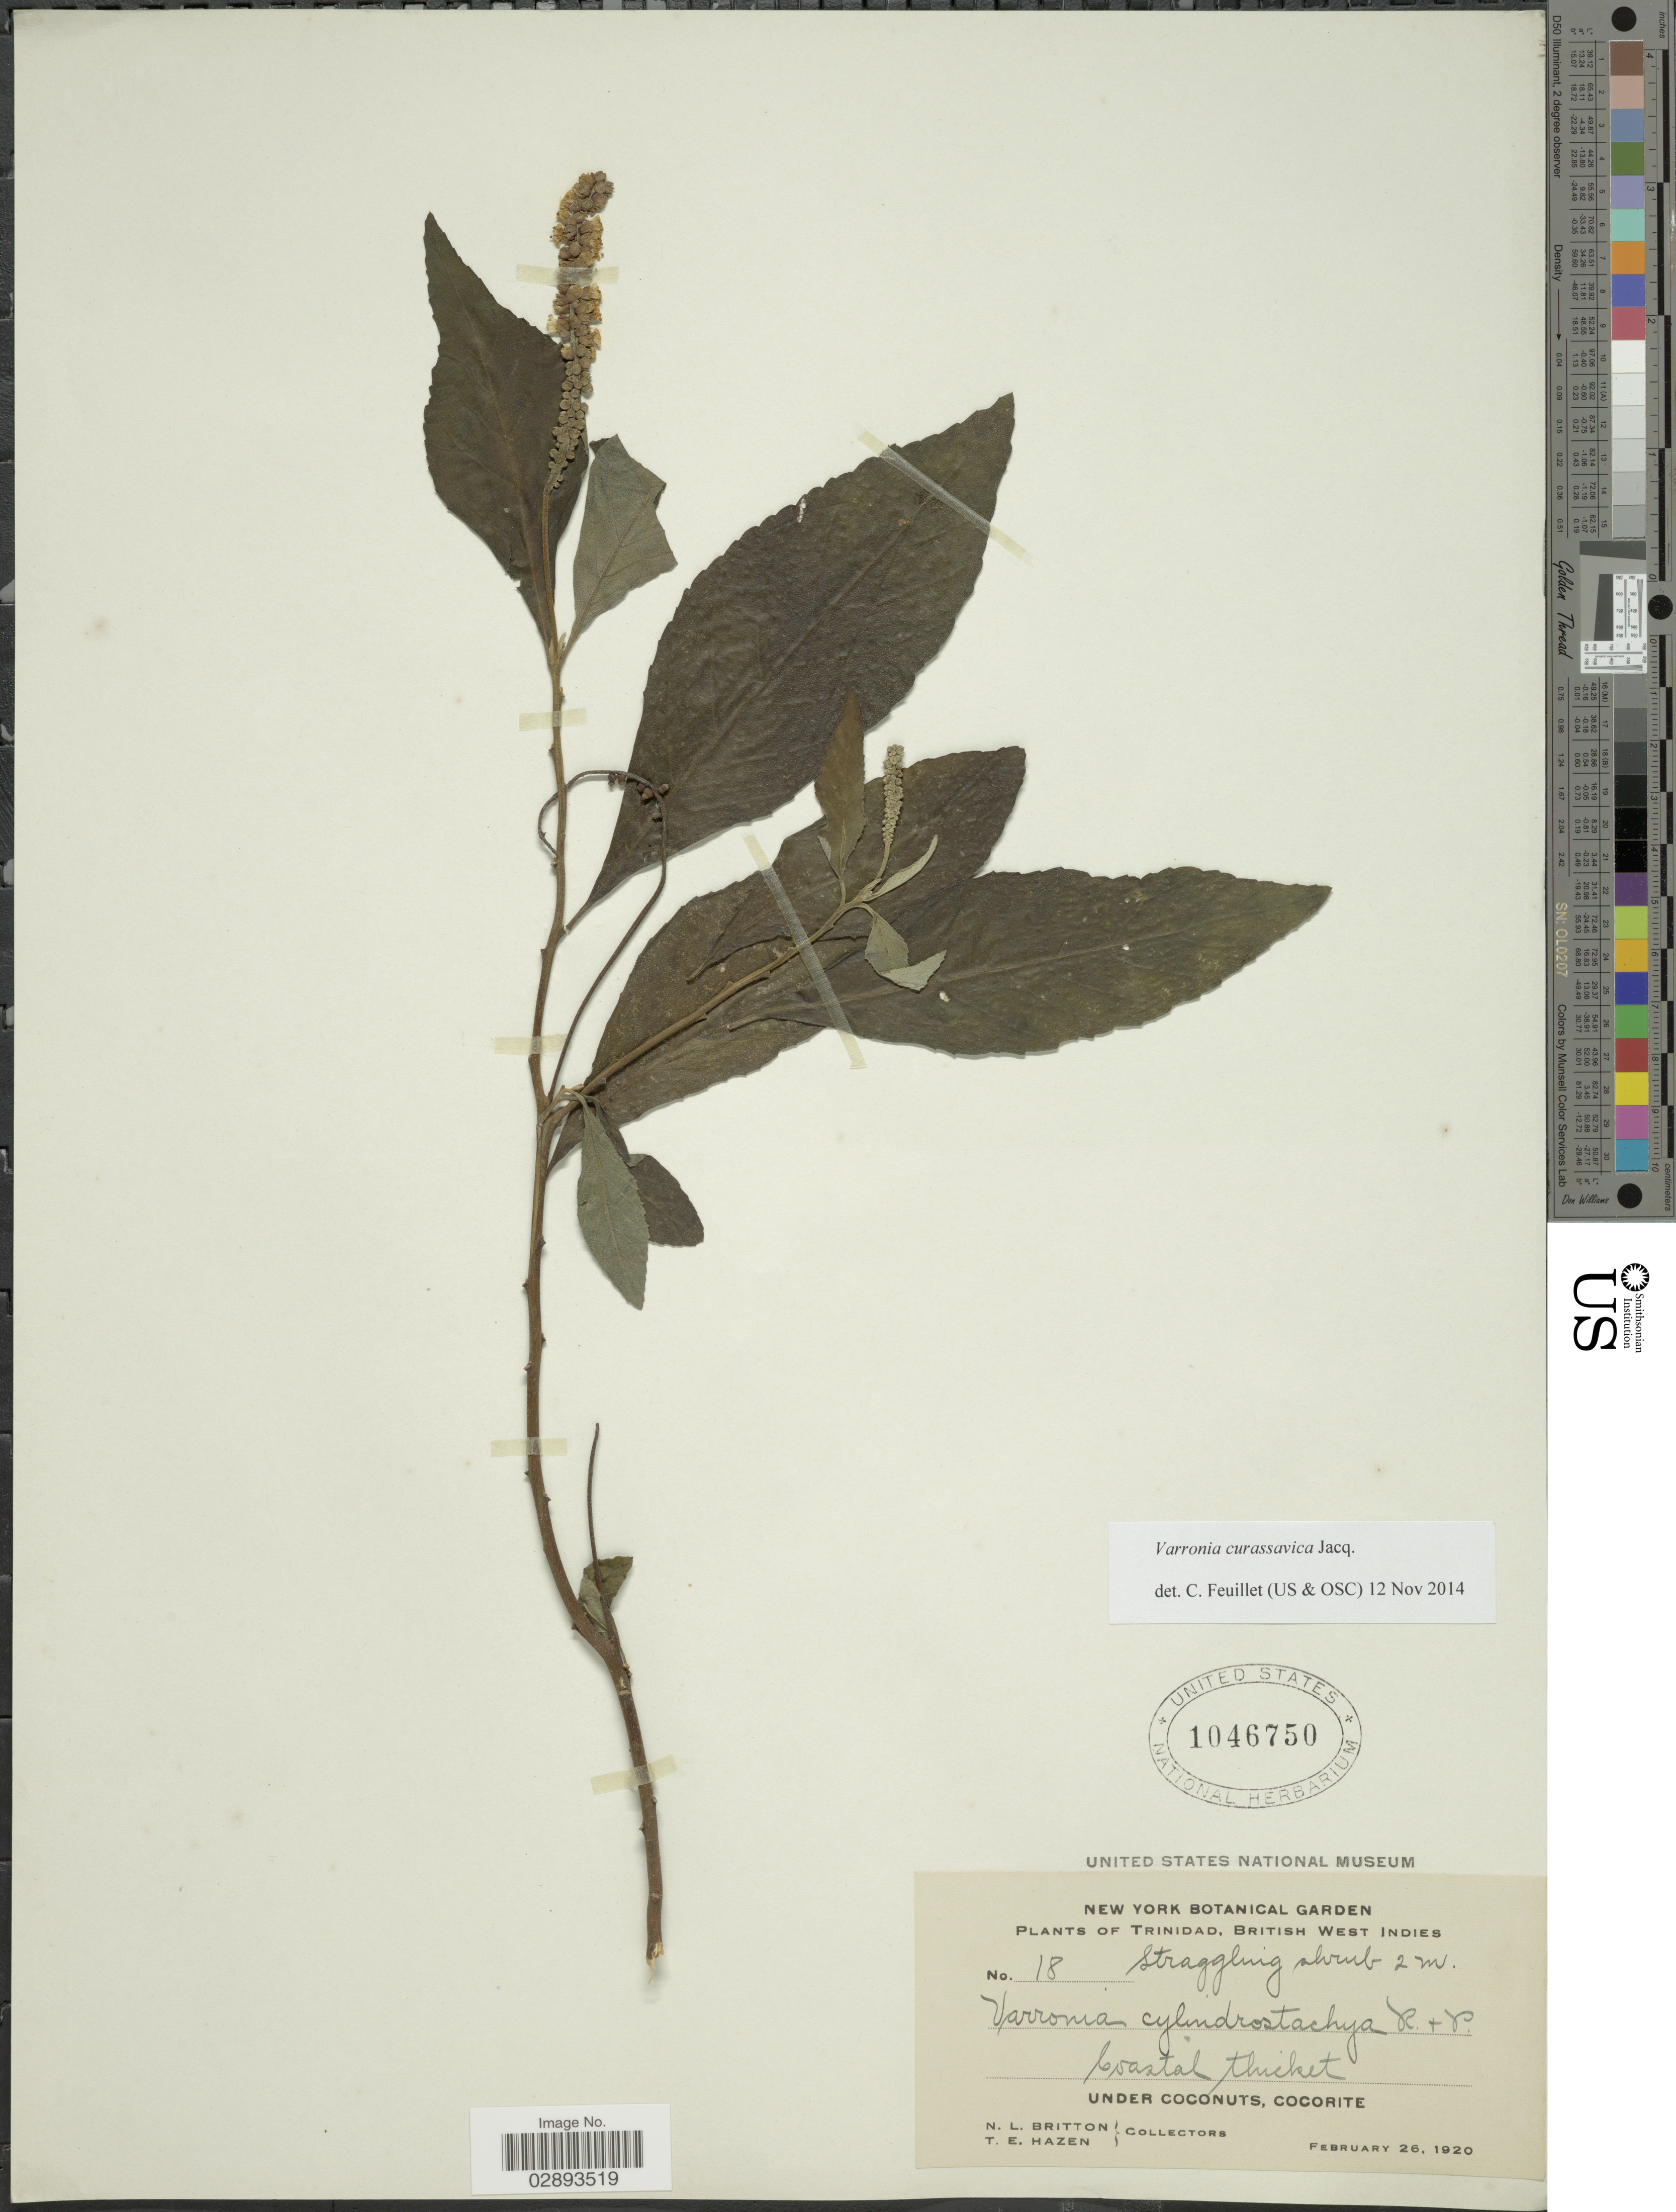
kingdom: Plantae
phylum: Tracheophyta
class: Magnoliopsida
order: Boraginales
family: Cordiaceae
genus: Varronia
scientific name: Varronia curassavica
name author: Jacq.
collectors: N. Britton & T. E. Hazen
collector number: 18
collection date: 1920-02-26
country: Trinidad and Tobago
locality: Trinidad, British West Indies, Under Coconuts, Cocorite.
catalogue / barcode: US 1046750